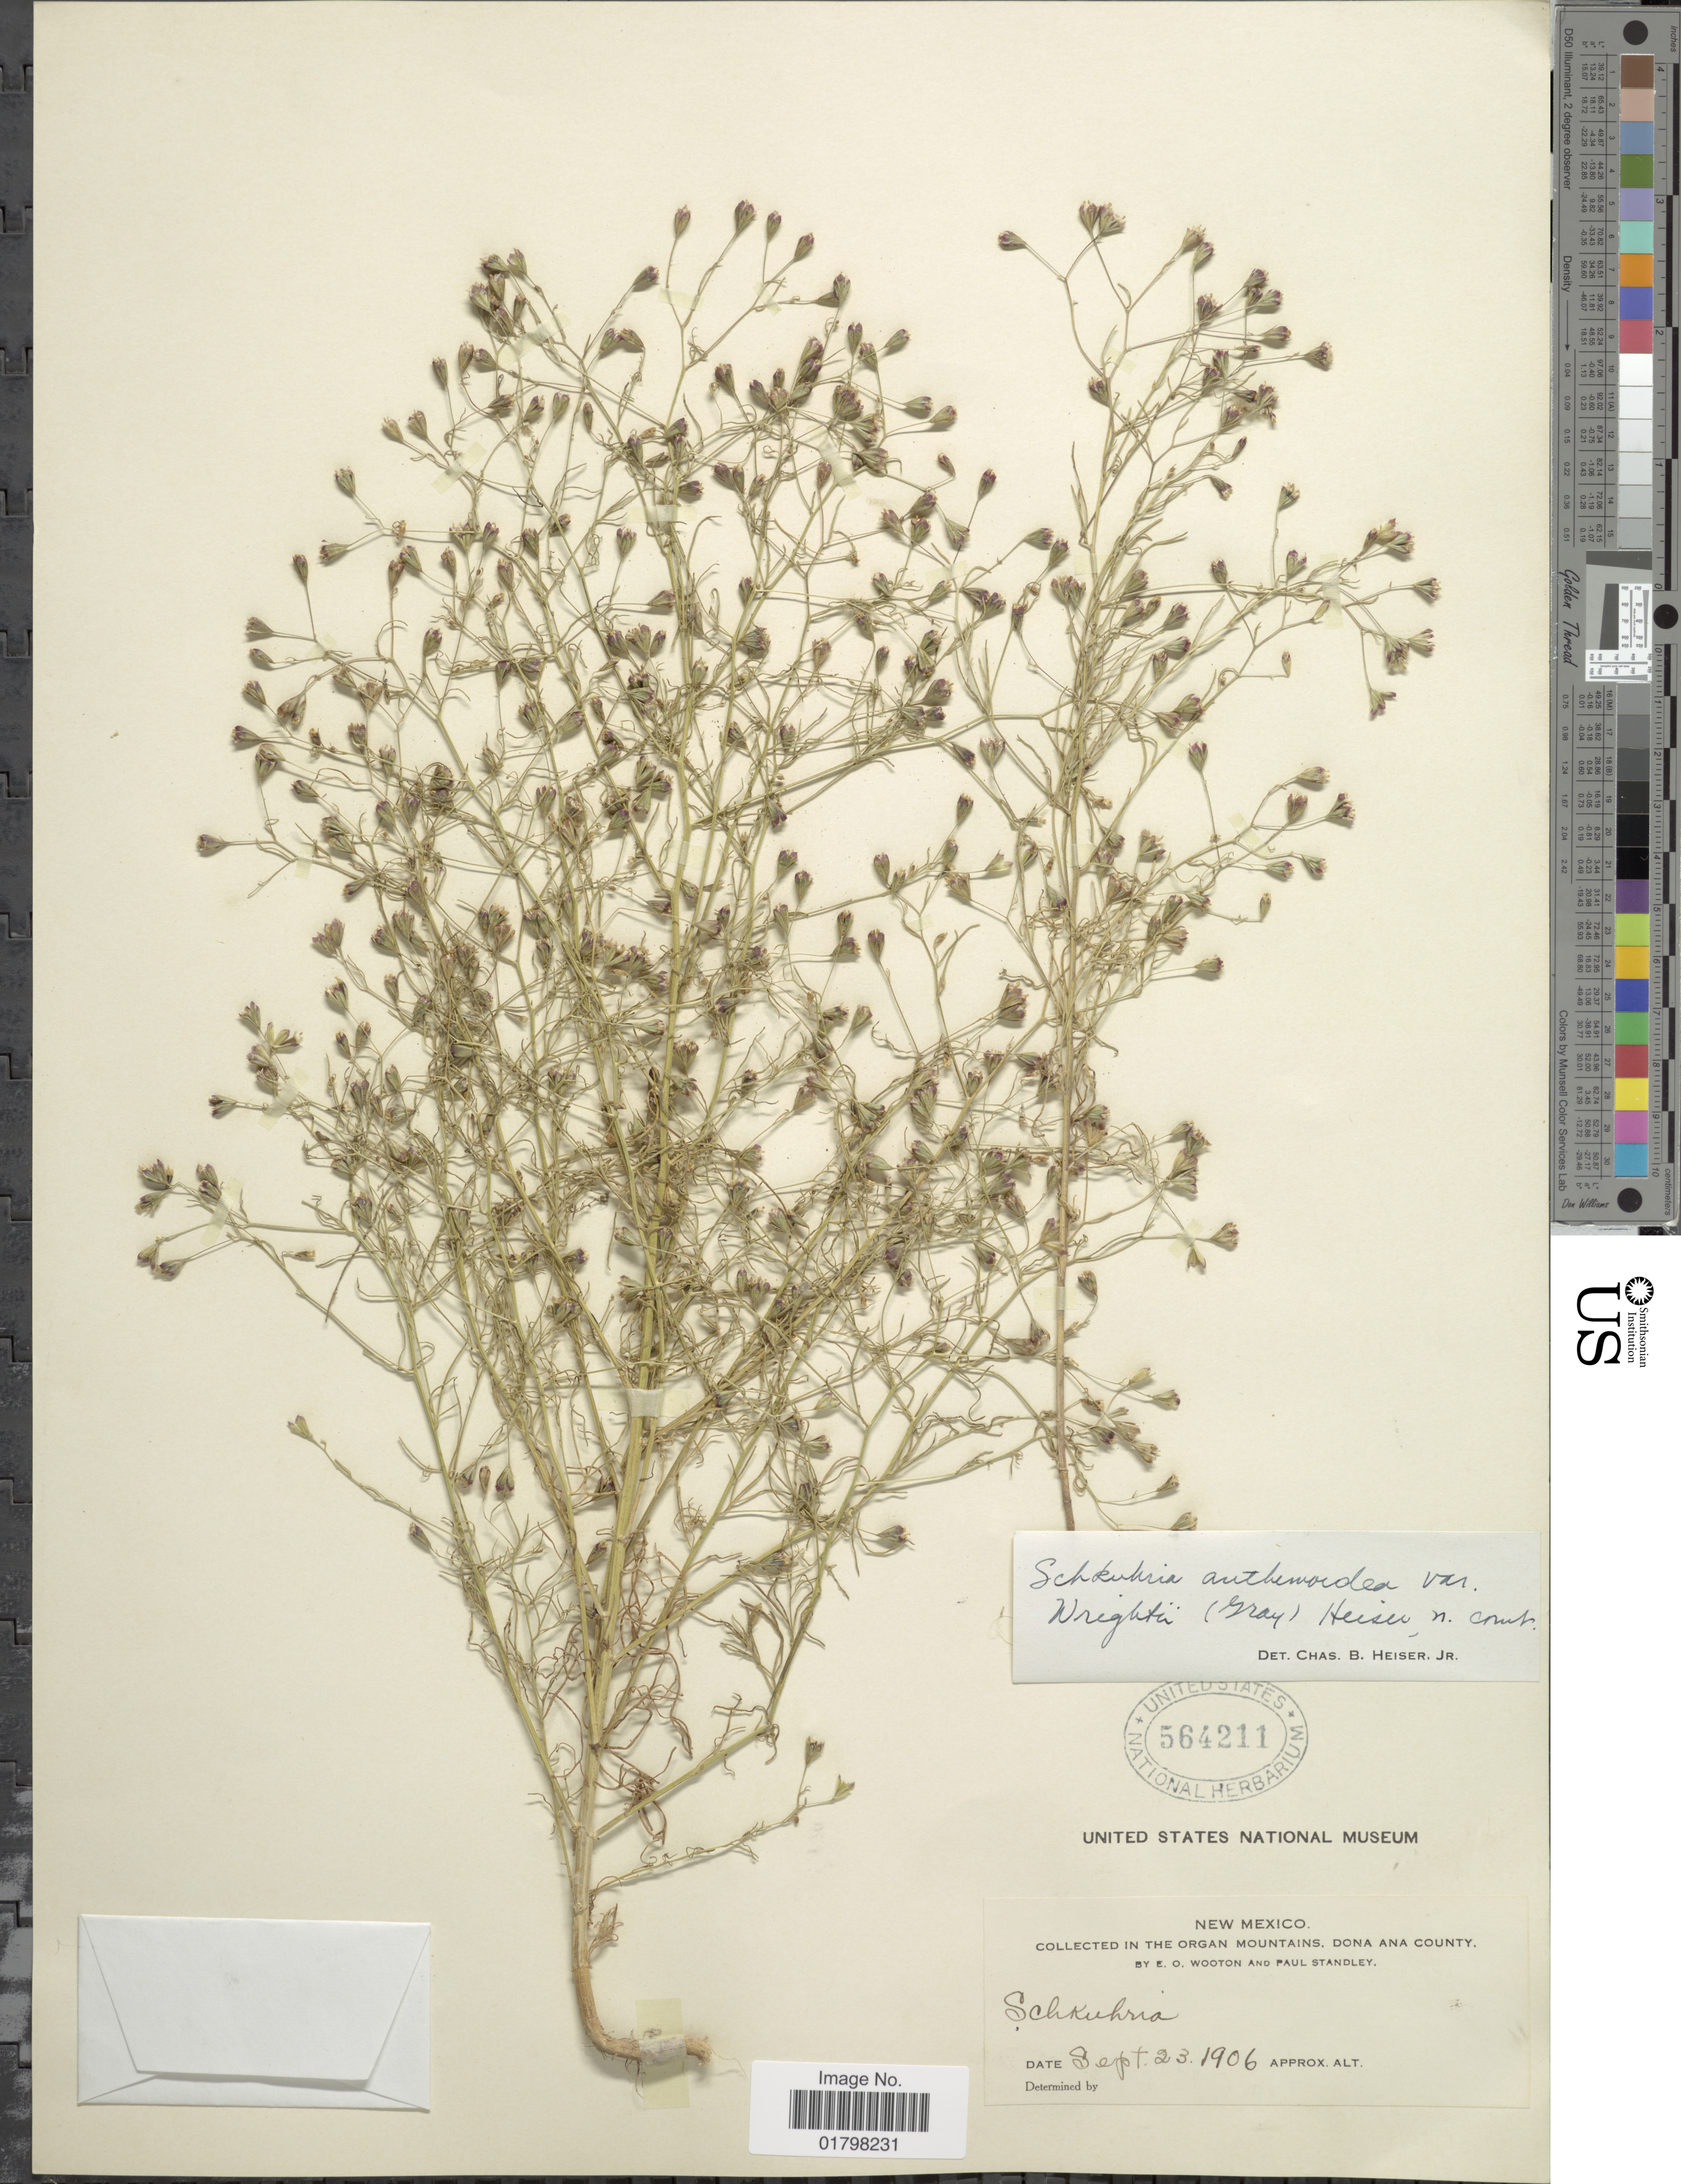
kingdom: Plantae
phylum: Tracheophyta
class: Magnoliopsida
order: Asterales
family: Asteraceae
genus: Schkuhria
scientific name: Schkuhria wislizeni var. wrightii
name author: (A. Gray) S.F. Blake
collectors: E. O. Wooton & P. C. Standley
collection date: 1906-09-23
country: United States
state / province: New Mexico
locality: Organ Mountains, Dona Ana County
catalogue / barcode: US 564211